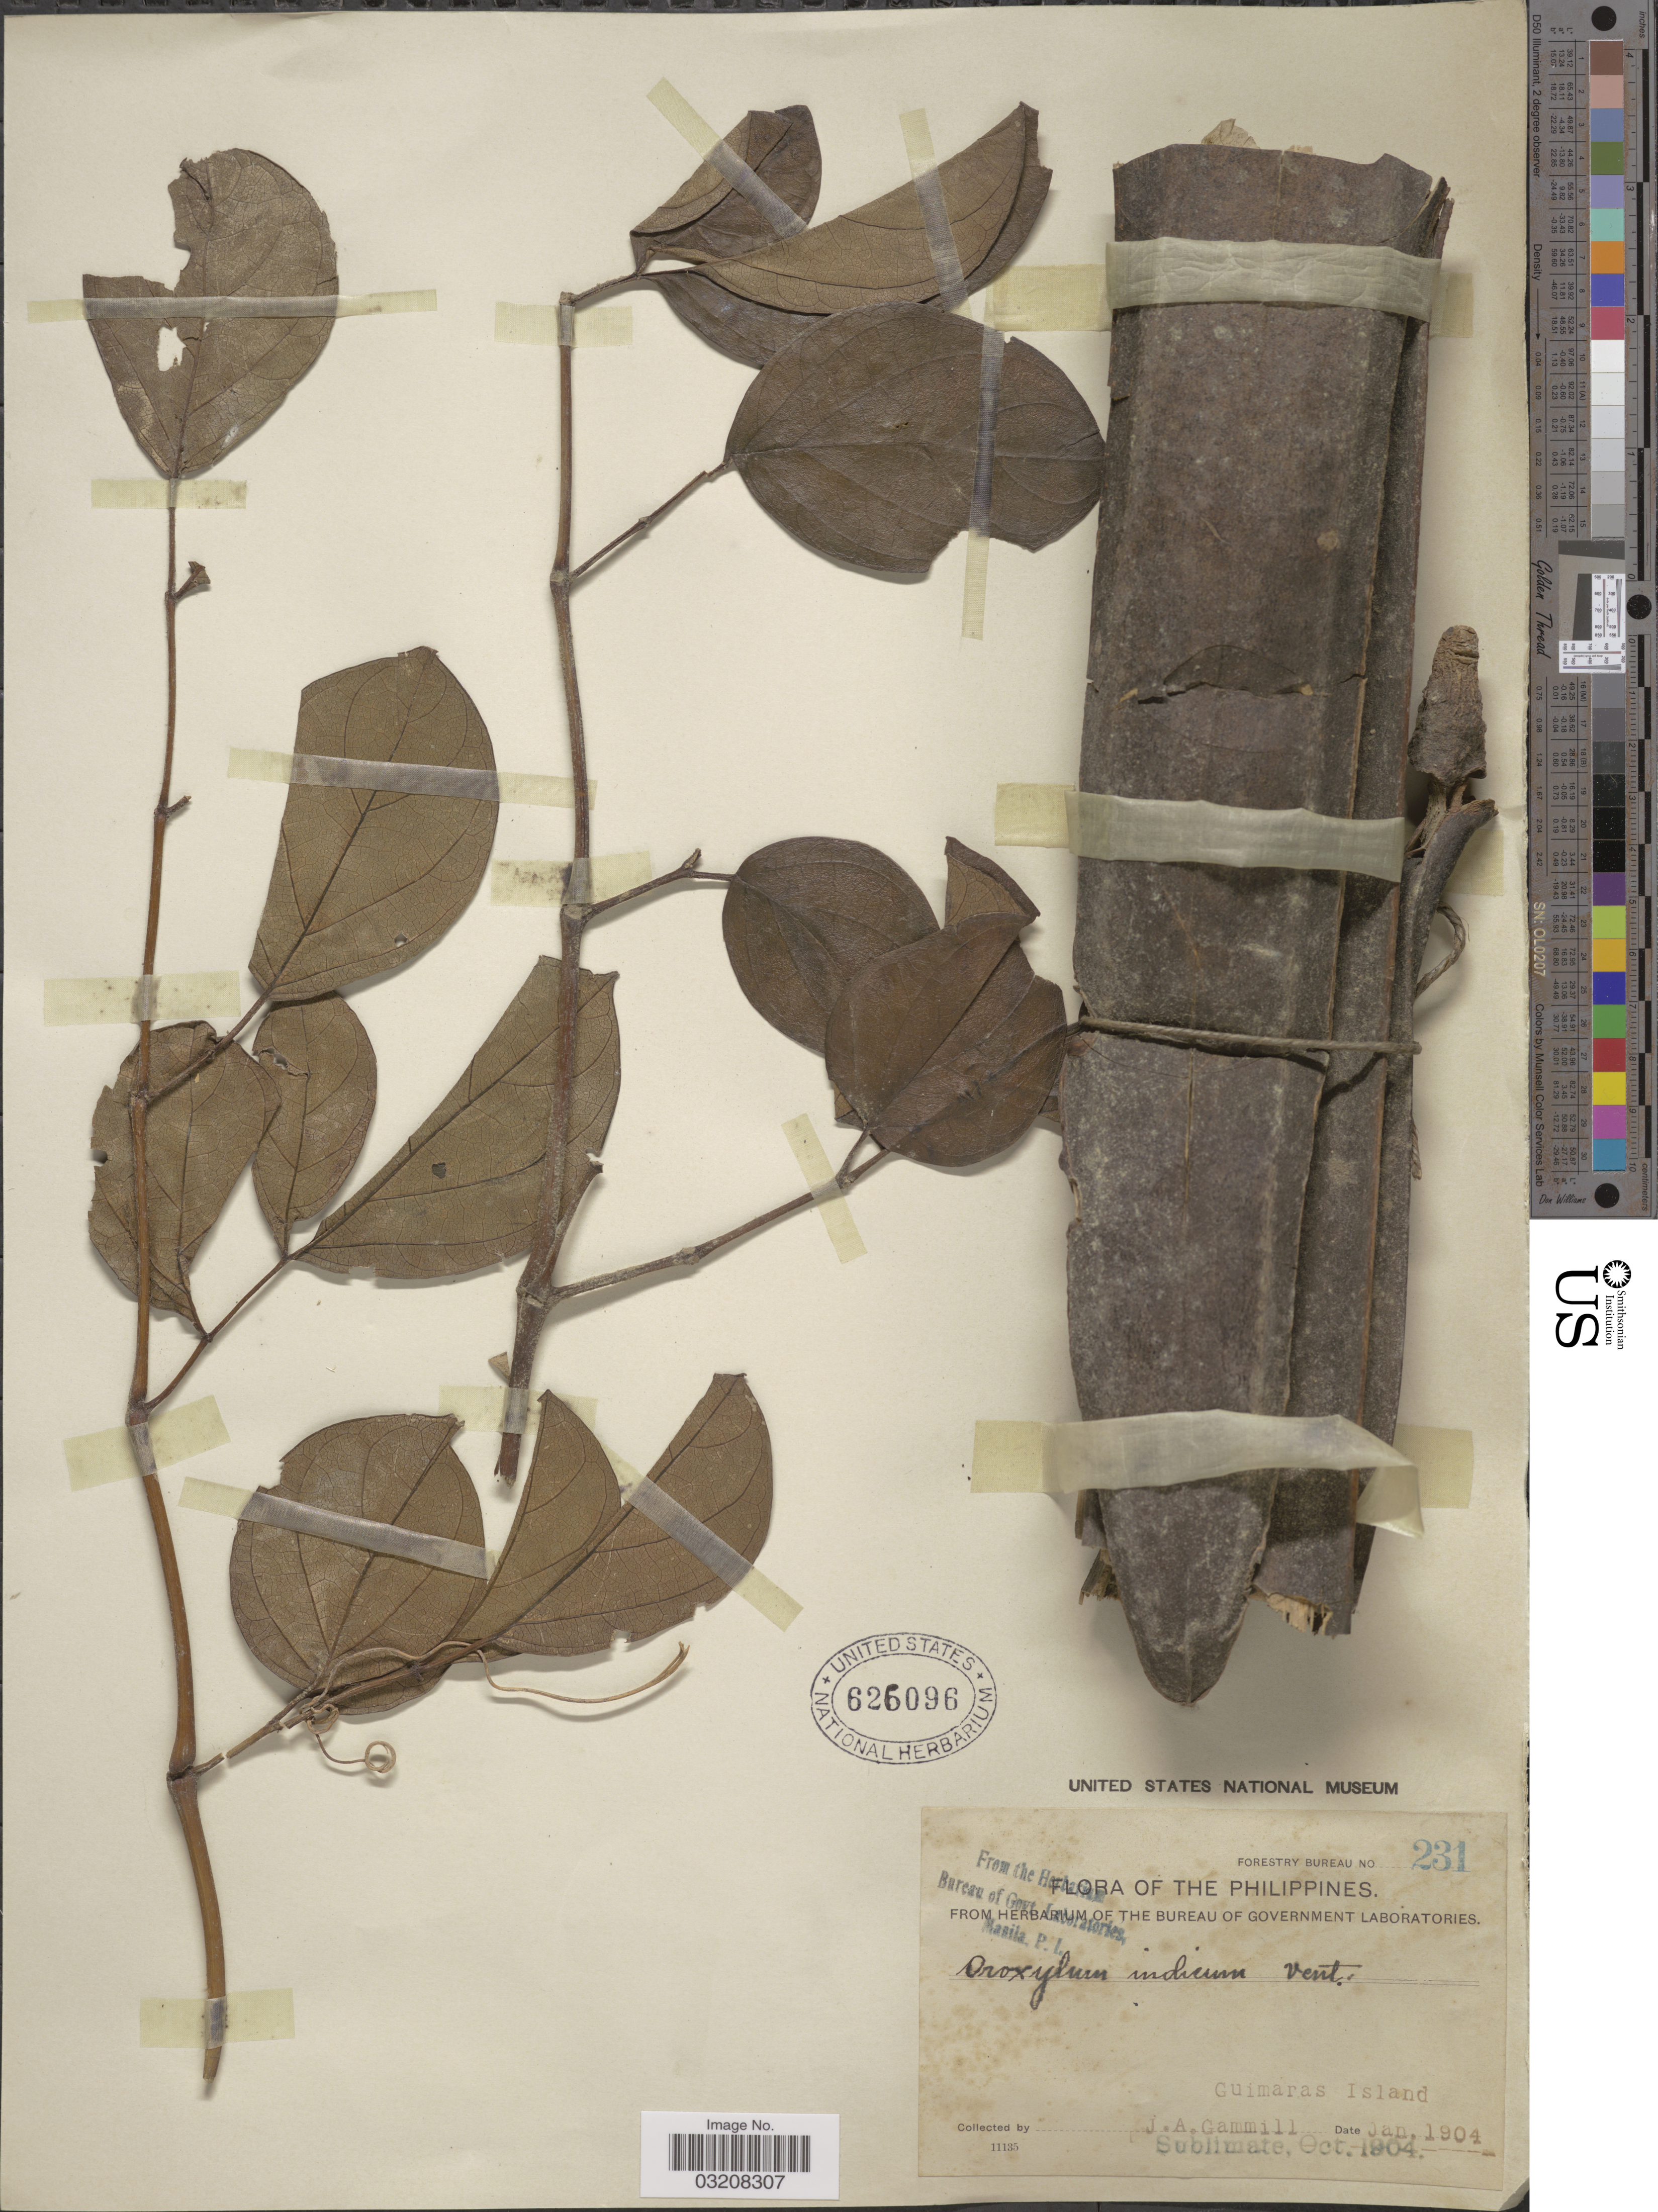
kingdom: Plantae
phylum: Tracheophyta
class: Magnoliopsida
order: Lamiales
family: Bignoniaceae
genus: Oroxylum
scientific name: Oroxylum indicum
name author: (L.) Kurz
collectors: J. Gammill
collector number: Forestry Bureau 231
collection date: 1904-01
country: Philippines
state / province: Western Visayas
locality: Guimaras Island.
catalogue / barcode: US 626096